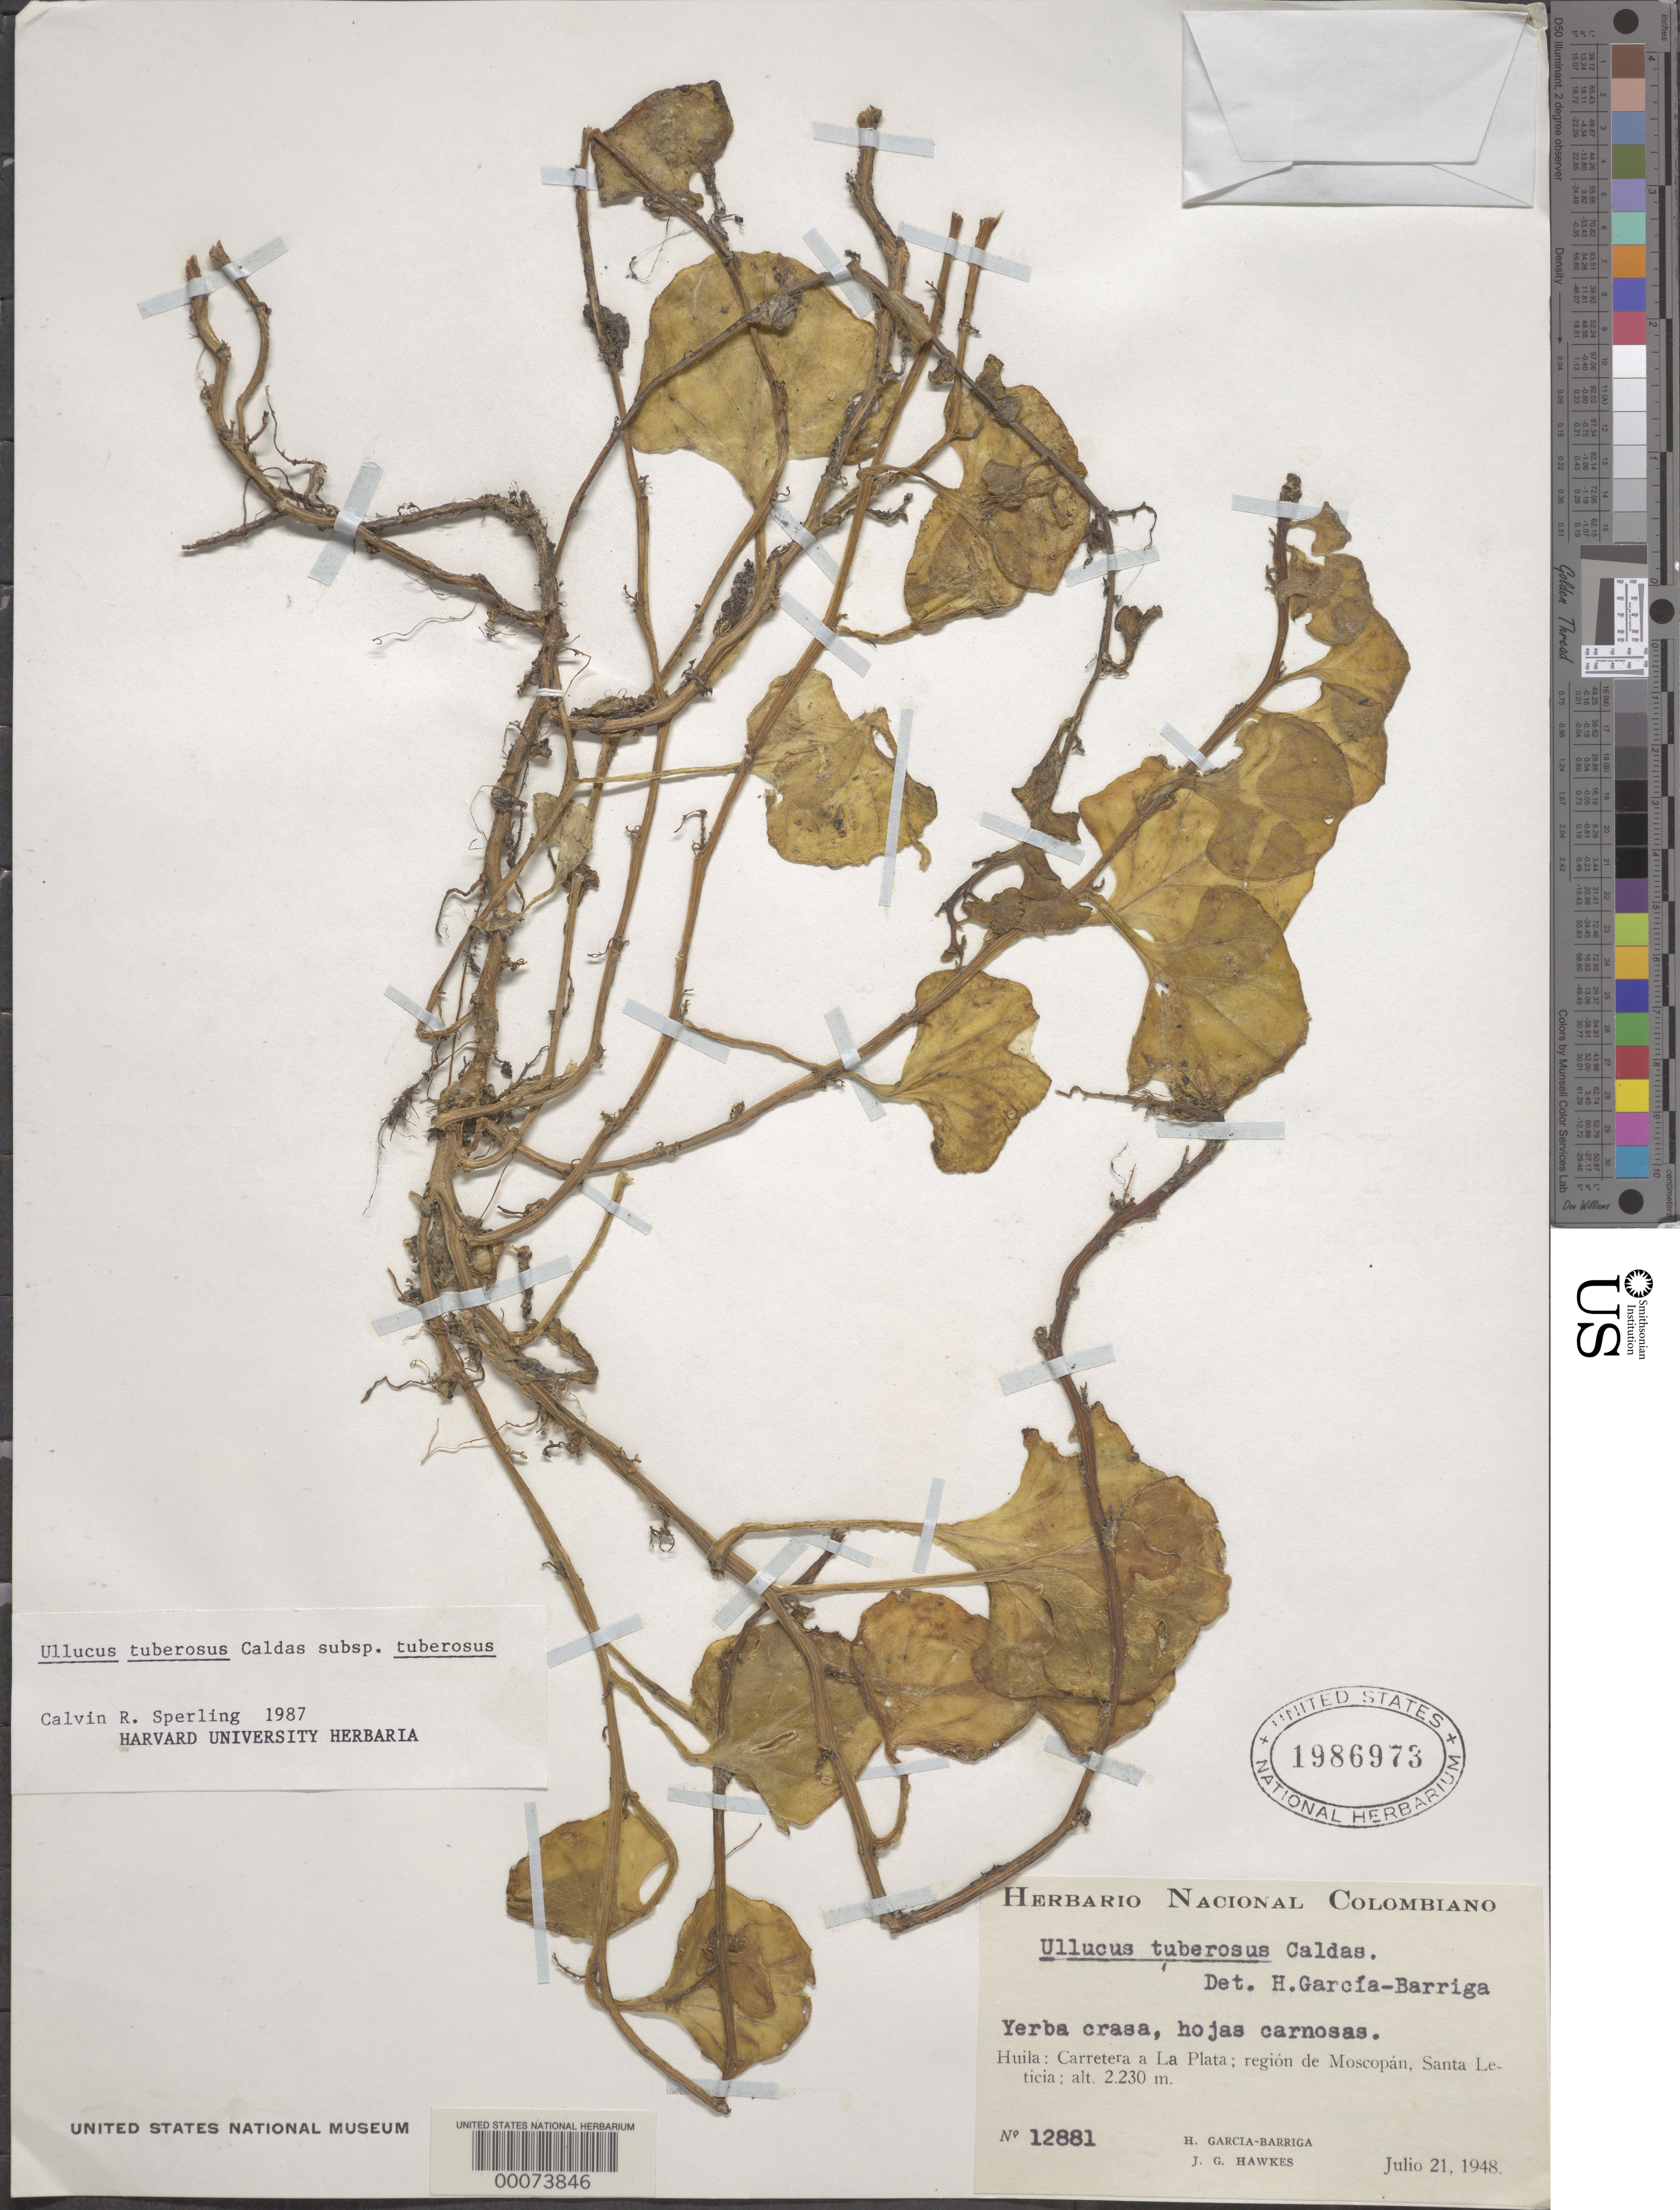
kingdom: Plantae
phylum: Tracheophyta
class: Magnoliopsida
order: Caryophyllales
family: Basellaceae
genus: Ullucus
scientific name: Ullucus tuberosus subsp. tuberosus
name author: Caldas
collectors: H. García Barriga & J. Hawkes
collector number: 12881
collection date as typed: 21 Jul 1948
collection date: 1948-07-21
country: Colombia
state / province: Cundinamarca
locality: Huila, Carretera a la Plata, region of moscopan, Santa Leticia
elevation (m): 2230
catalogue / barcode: US 1986973